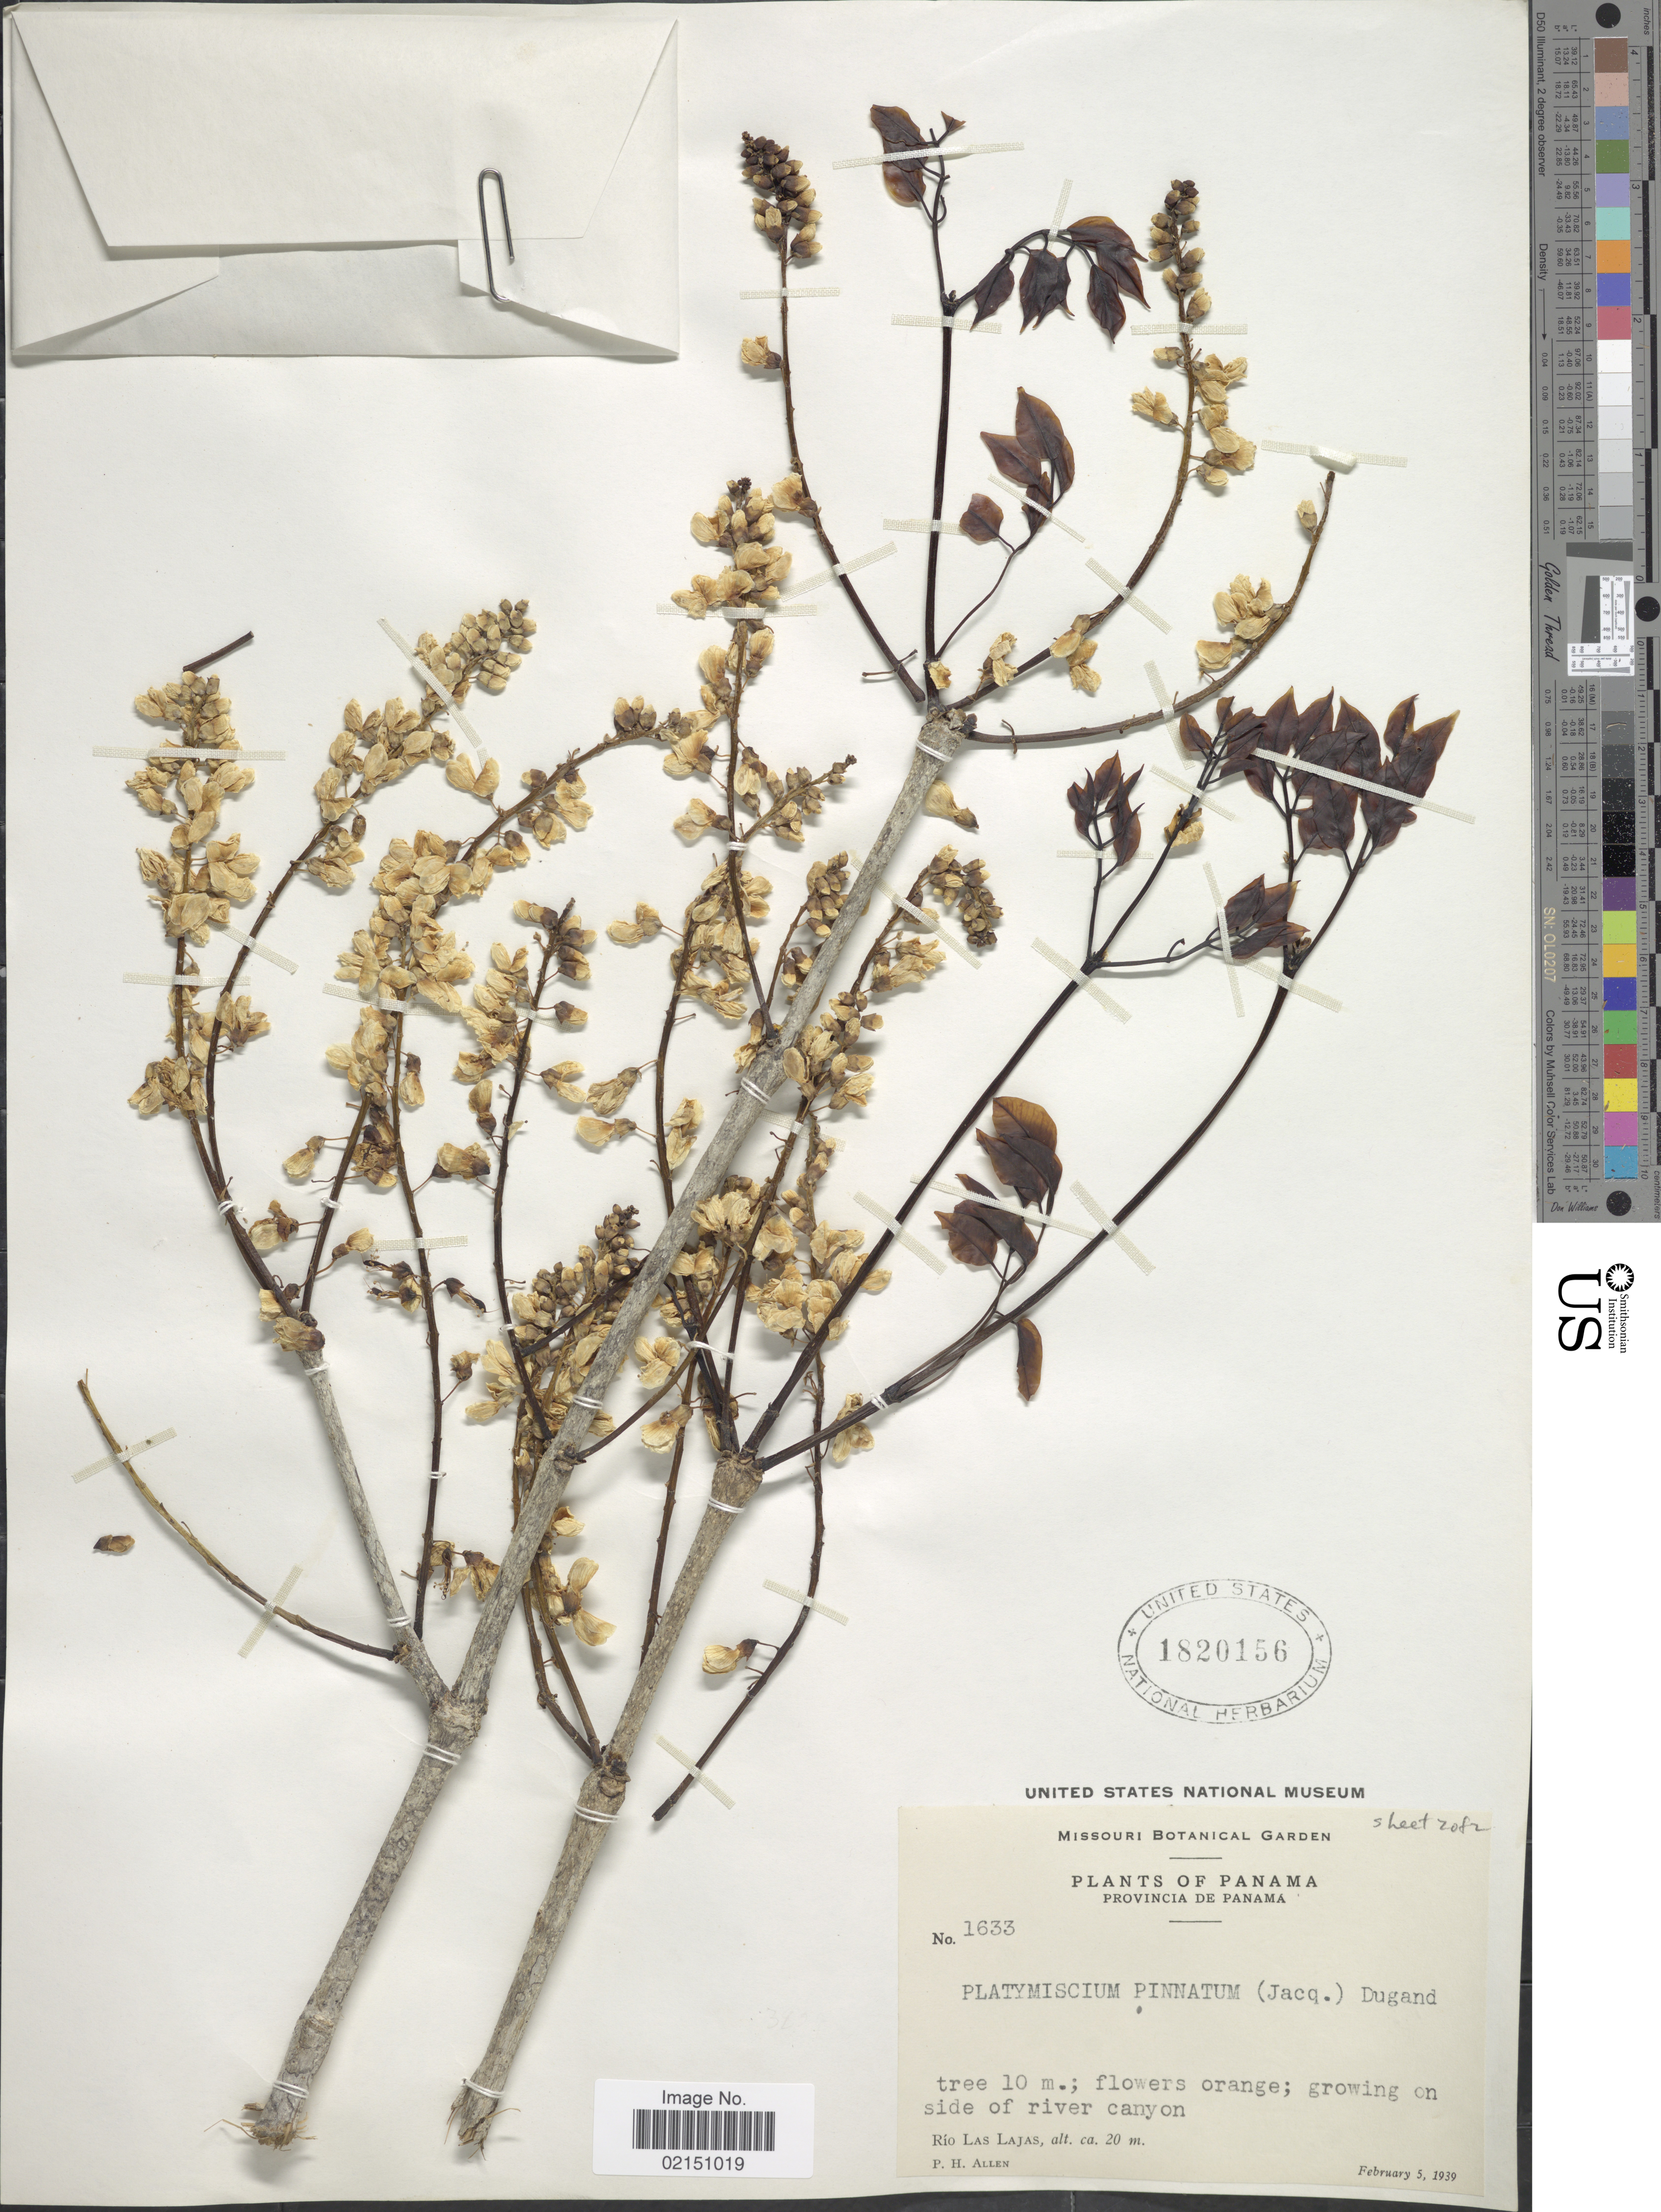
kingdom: Plantae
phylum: Tracheophyta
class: Magnoliopsida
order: Fabales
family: Fabaceae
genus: Platymiscium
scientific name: Platymiscium pinnatum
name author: (Jacq.) Dugand G.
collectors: P. H. Allen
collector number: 1633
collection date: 1939-02-05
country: Panama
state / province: Panamá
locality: Provincia de Panama, growing on side of river canyon, Río Las Lajas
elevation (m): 20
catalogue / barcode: US 1820156